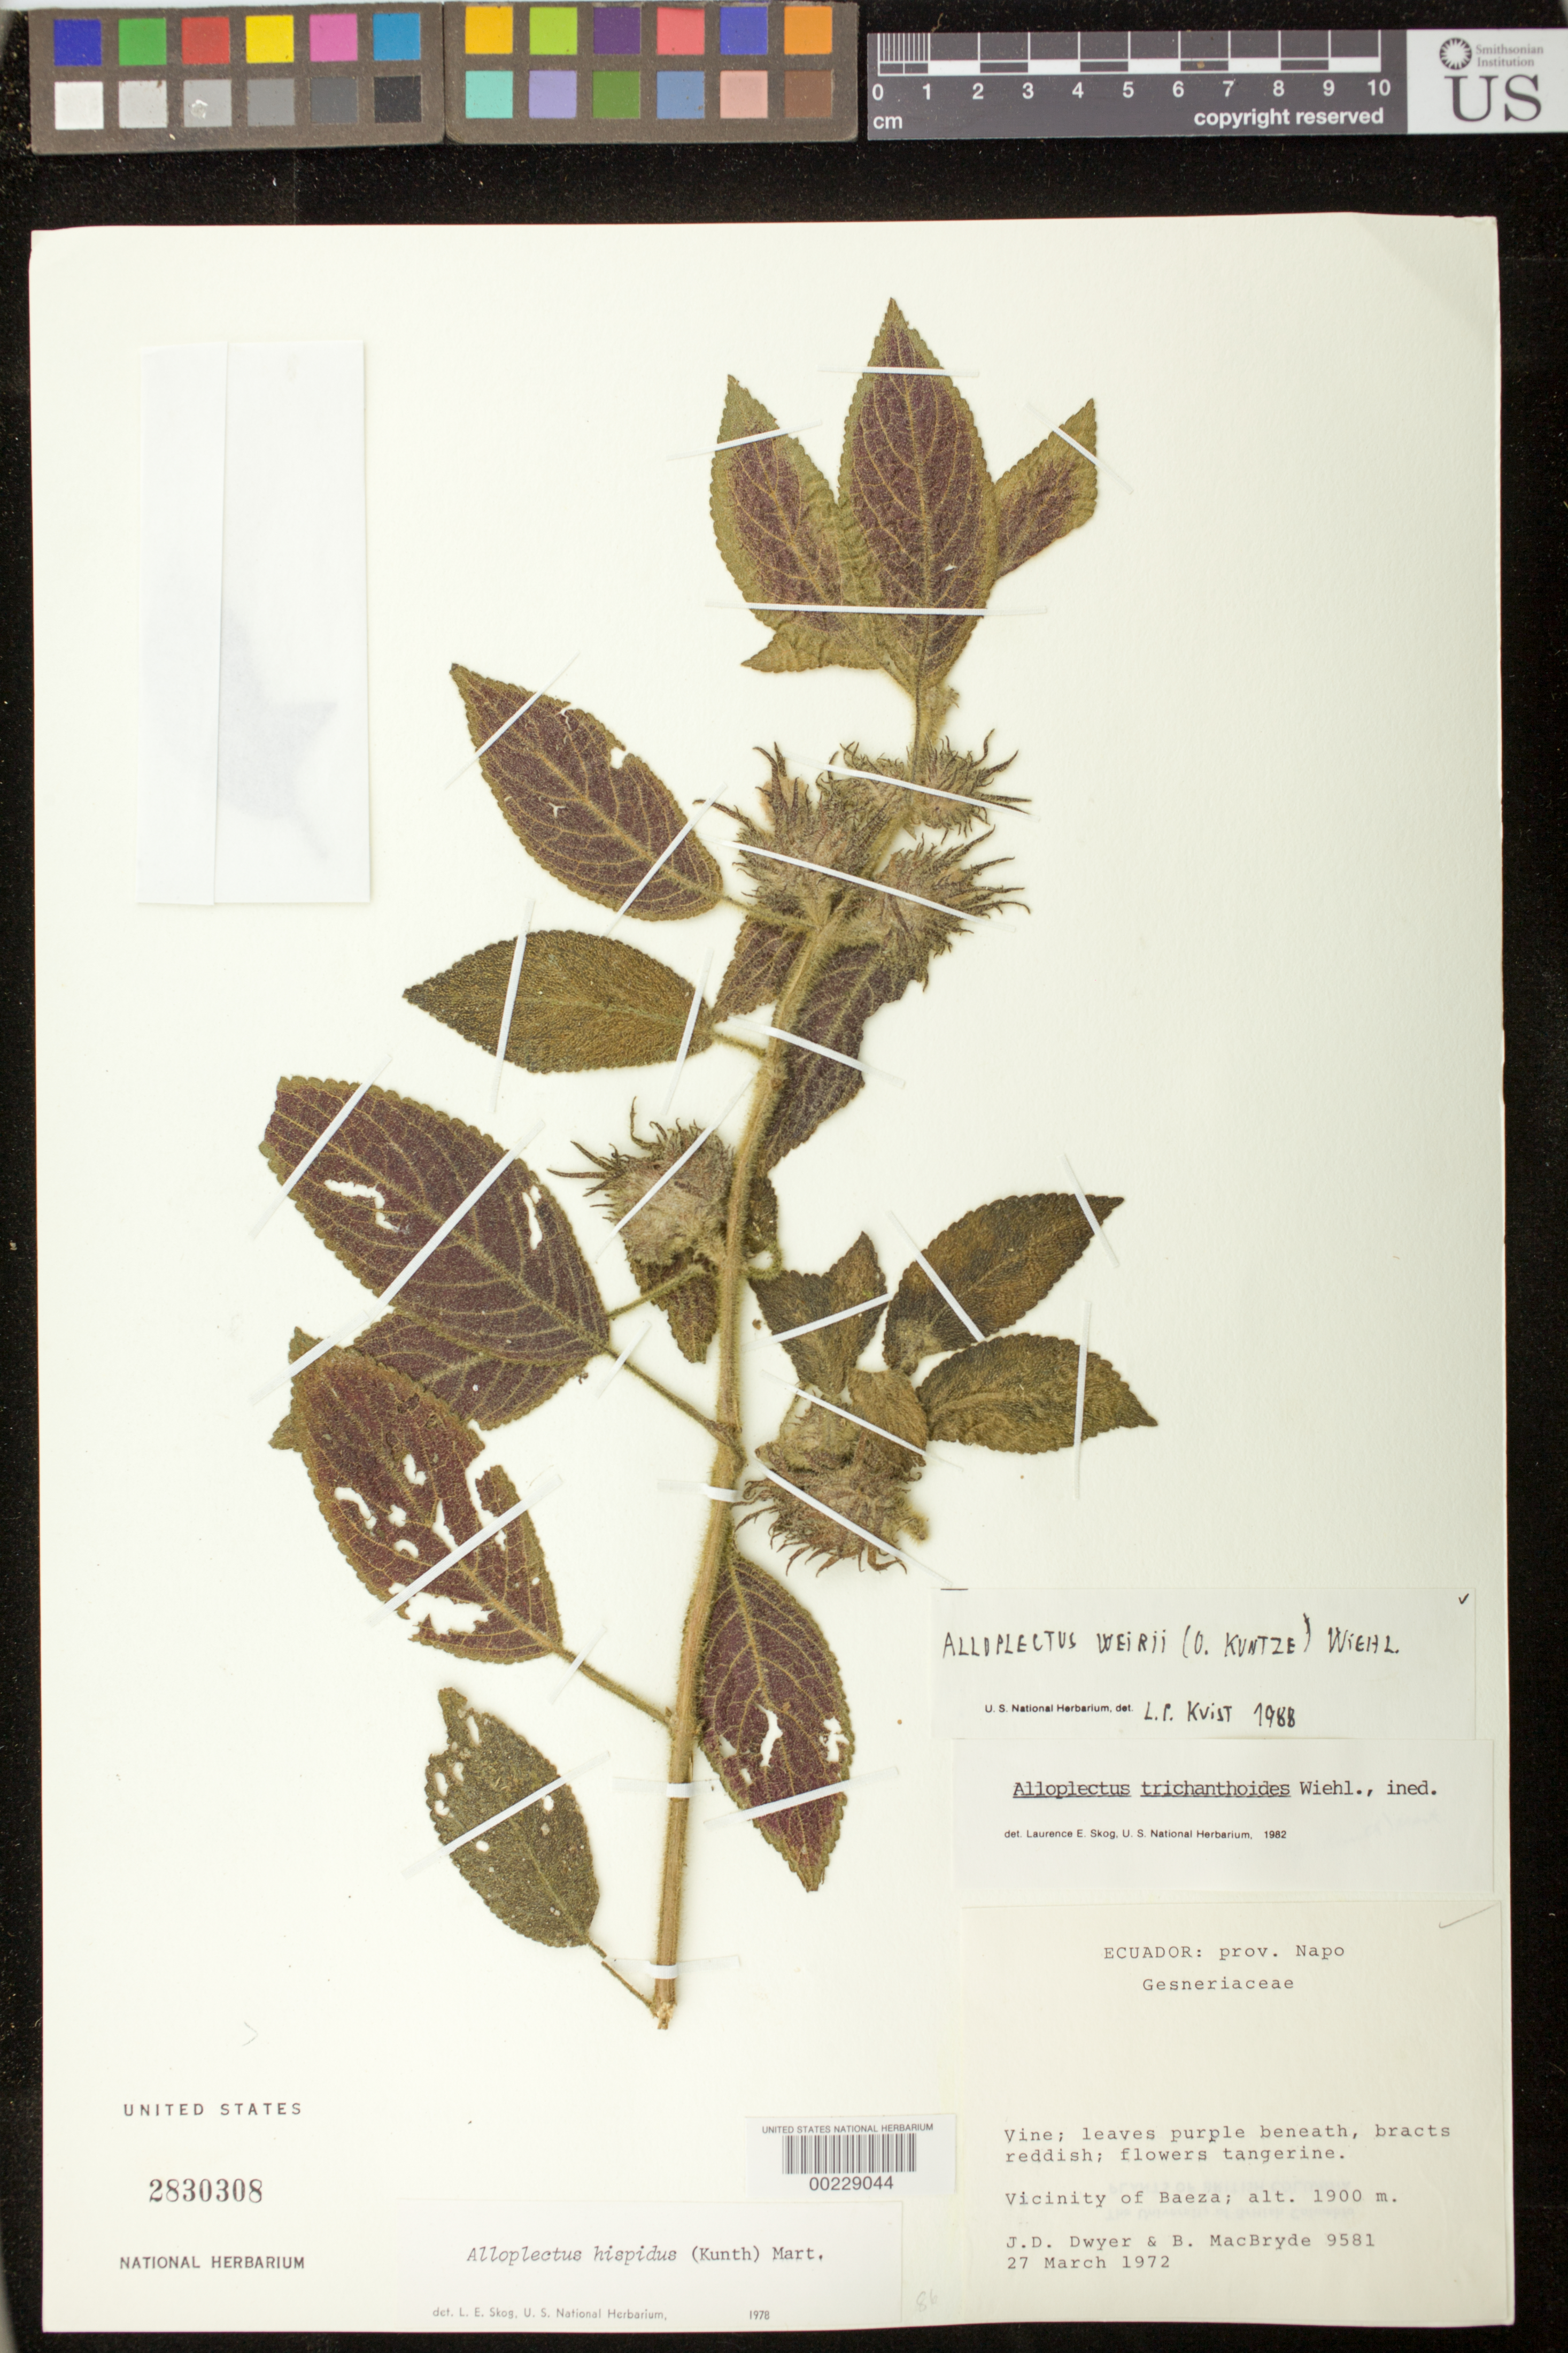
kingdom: Plantae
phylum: Tracheophyta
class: Magnoliopsida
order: Lamiales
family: Gesneriaceae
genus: Alloplectus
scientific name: Alloplectus weirii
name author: (Kuntze) Wiehler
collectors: J. D. Dwyer & B. MacBryde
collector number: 9581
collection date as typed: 27 Mar 1972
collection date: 1972-03-27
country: Ecuador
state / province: Napo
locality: Vicinity of Baeza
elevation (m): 1900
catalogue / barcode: US 2830308